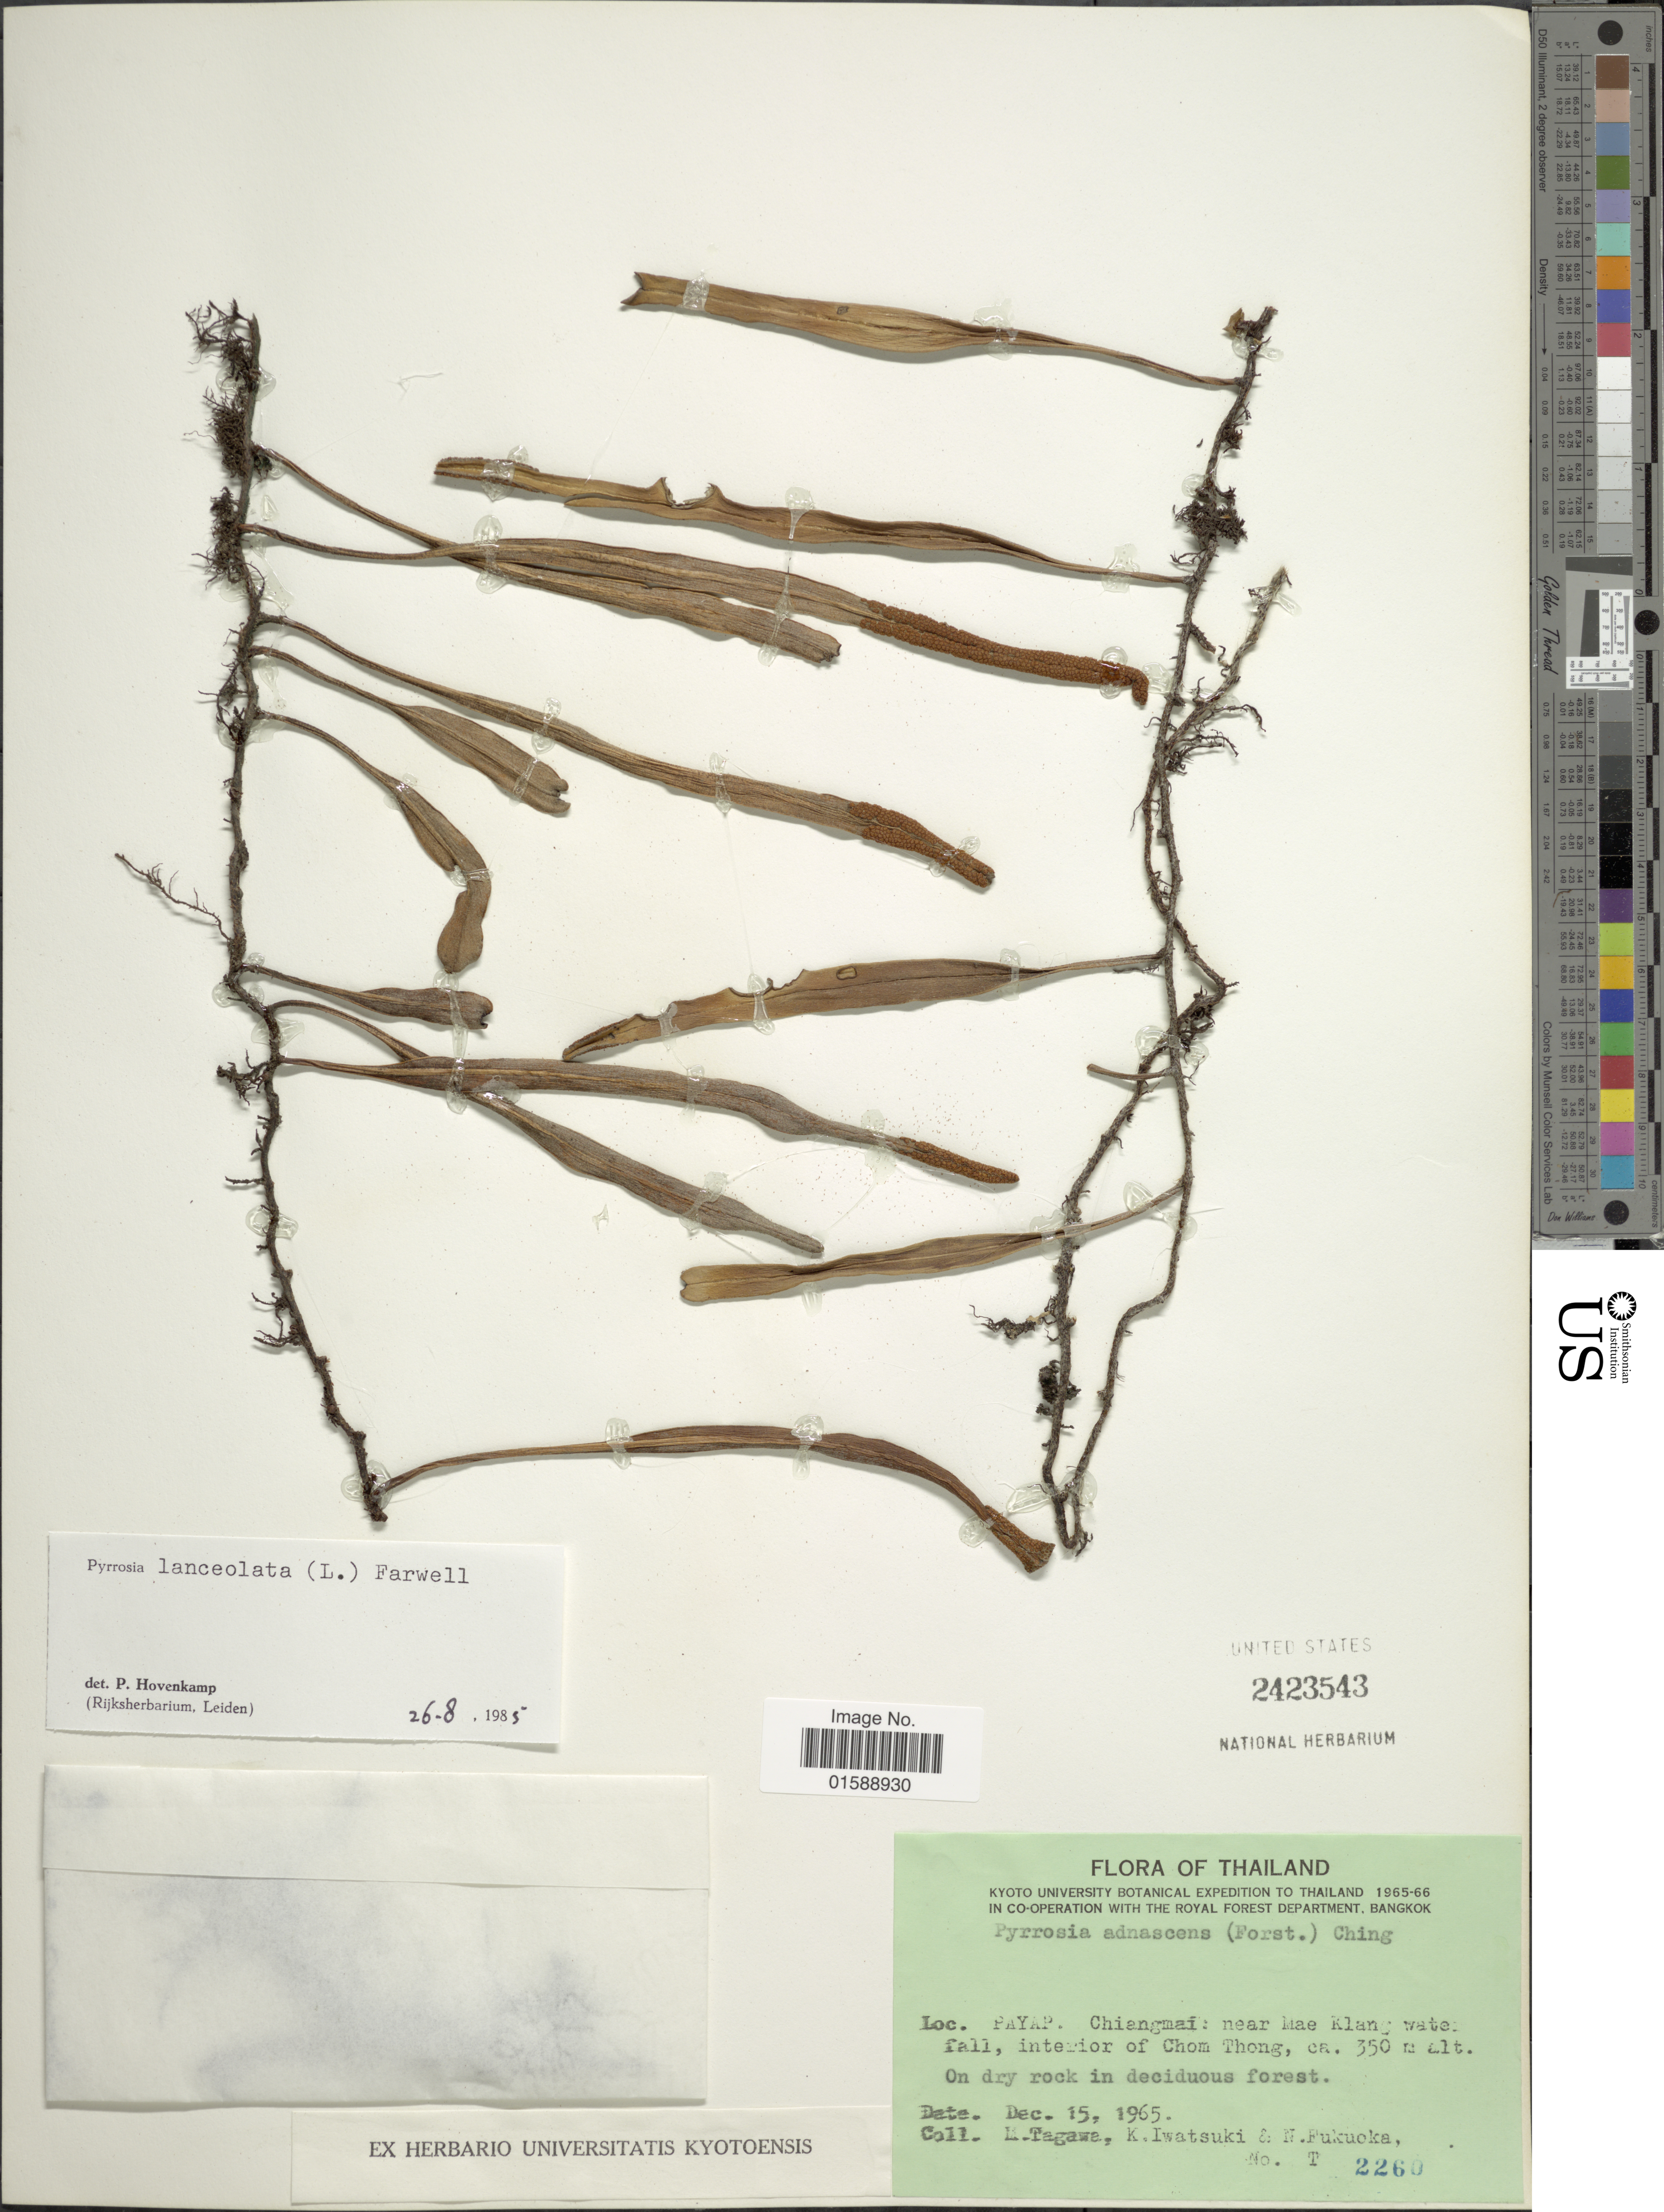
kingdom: Plantae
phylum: Tracheophyta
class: Polypodiopsida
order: Polypodiales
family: Polypodiaceae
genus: Pyrrosia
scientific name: Pyrrosia lanceolata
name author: (L.) Farw.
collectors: M. Tagawa, K. Iwatsuki & N. Fukuoka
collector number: T2260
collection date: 1965-12-15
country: Thailand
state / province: Chiang Mai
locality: Payap. near Mae Klang waterfall, interior of Chom Thong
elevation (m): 350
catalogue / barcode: US 2423543